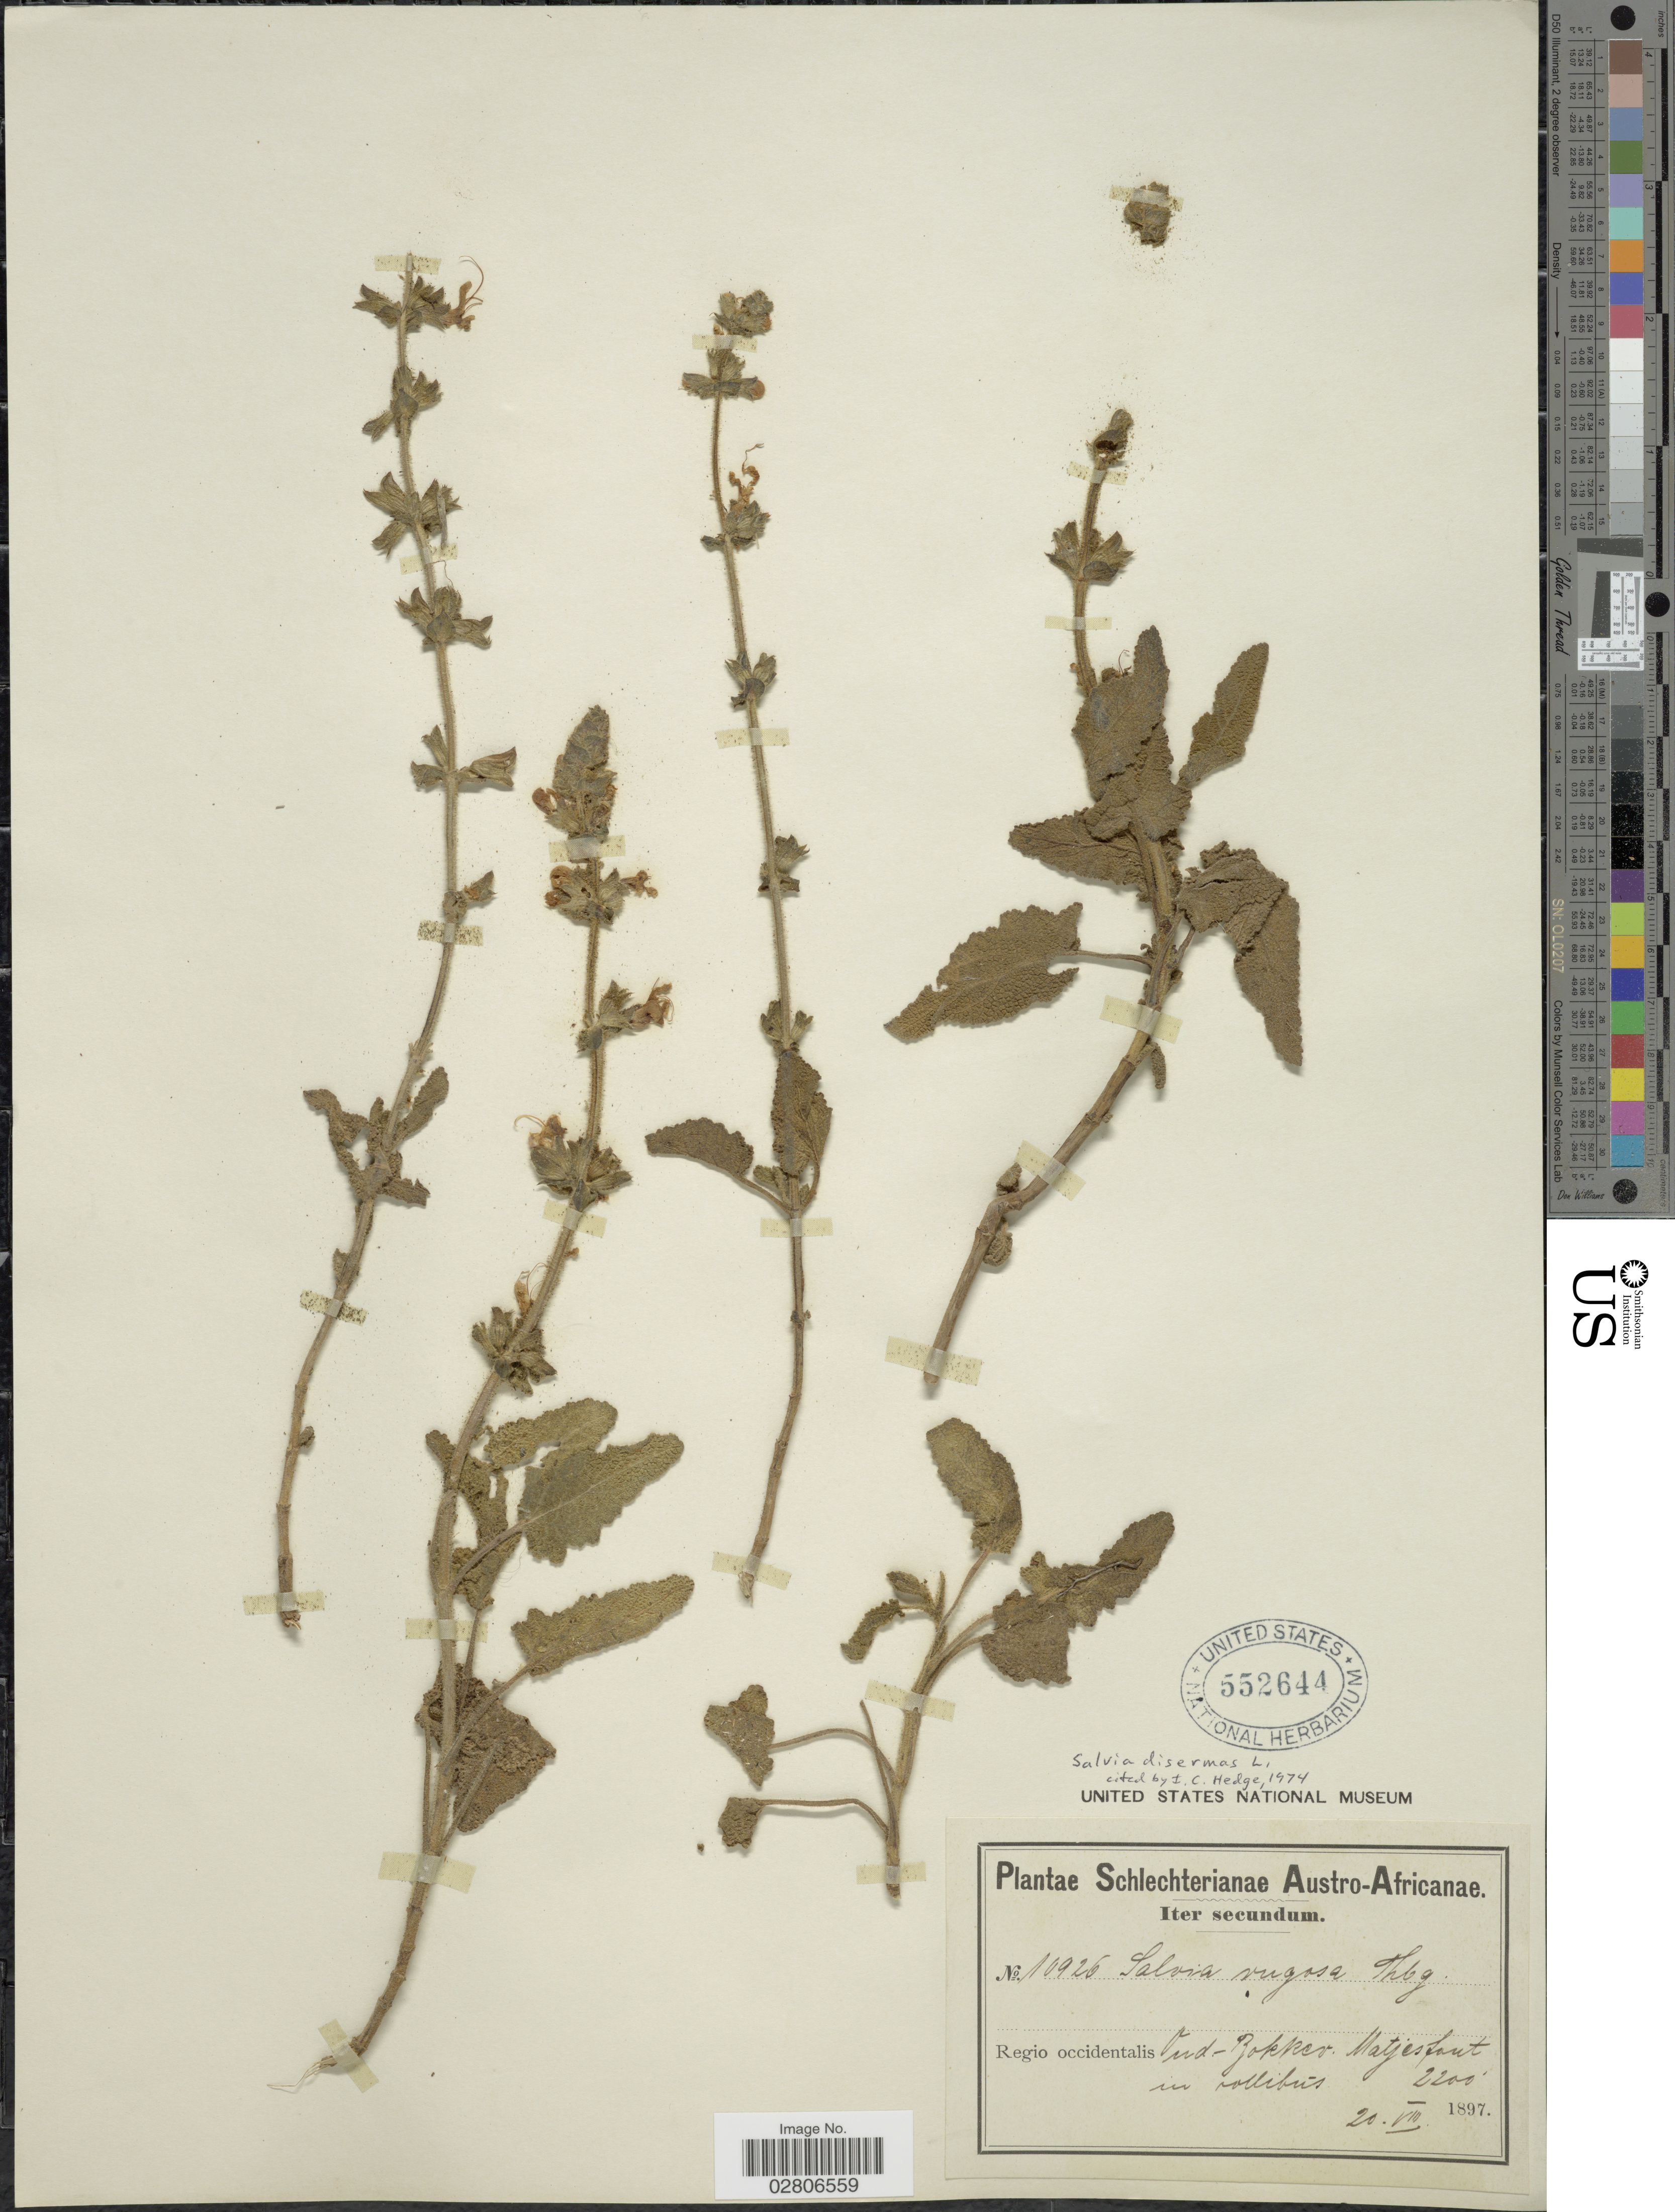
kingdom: Plantae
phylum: Tracheophyta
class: Magnoliopsida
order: Lamiales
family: Lamiaceae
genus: Salvia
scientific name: Salvia disermas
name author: L.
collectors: Schlechter, --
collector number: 10926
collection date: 1897-08-20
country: South Africa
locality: Austro-Africanae, Regio occidentalis, Oud-Bokkev. Matjesfaut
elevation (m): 671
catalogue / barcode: US 552644